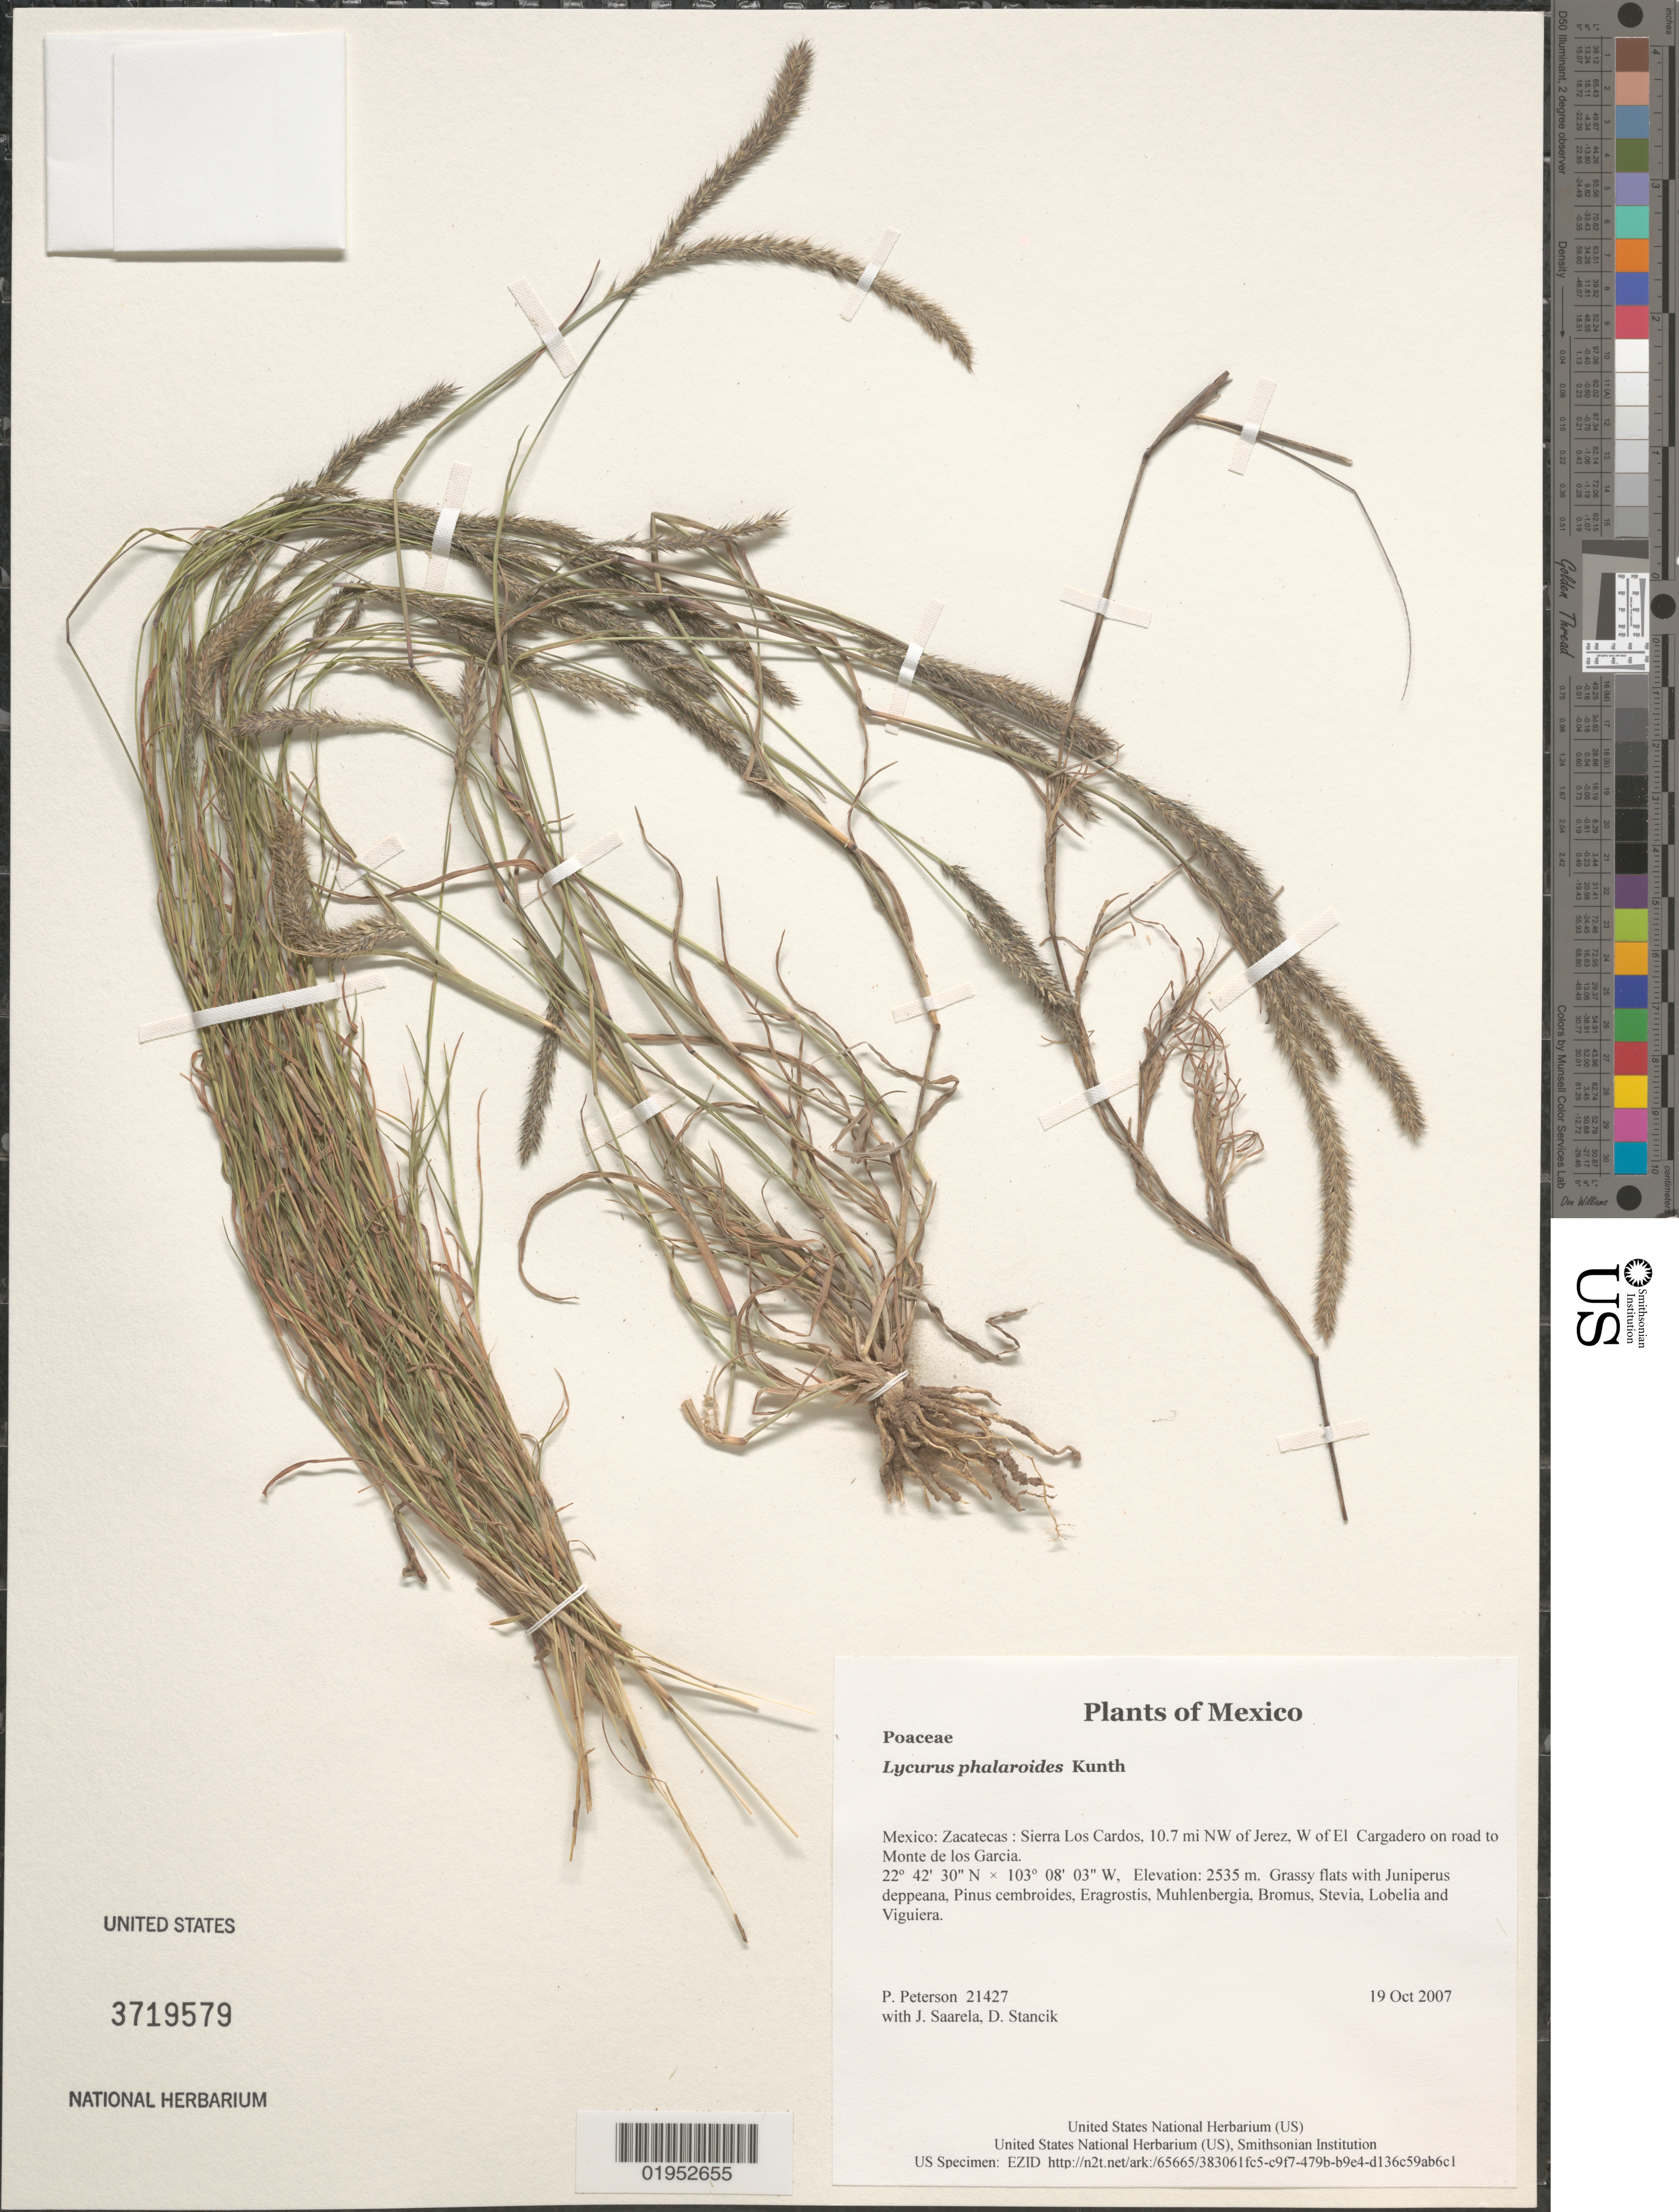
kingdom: Plantae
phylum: Tracheophyta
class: Liliopsida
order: Poales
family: Poaceae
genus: Lycurus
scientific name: Lycurus phalaroides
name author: Kunth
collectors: P. M. Peterson, J. Saarela & D. Stancik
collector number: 21427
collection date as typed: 19 Oct 2007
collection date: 2007-10-19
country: Mexico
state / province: Zacatecas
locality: Sierra Los Cardos, 10.7 mi NW of Jerez, W of El Cargadero on road to Monte de los Garcia.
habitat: Grassy flats with Juniperus deppeana, Pinus cembroides, Eragrostis, Muhlenbergia, Bromus, Stevia, Lobelia and Viguiera.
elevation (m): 2535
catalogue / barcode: US 3719579